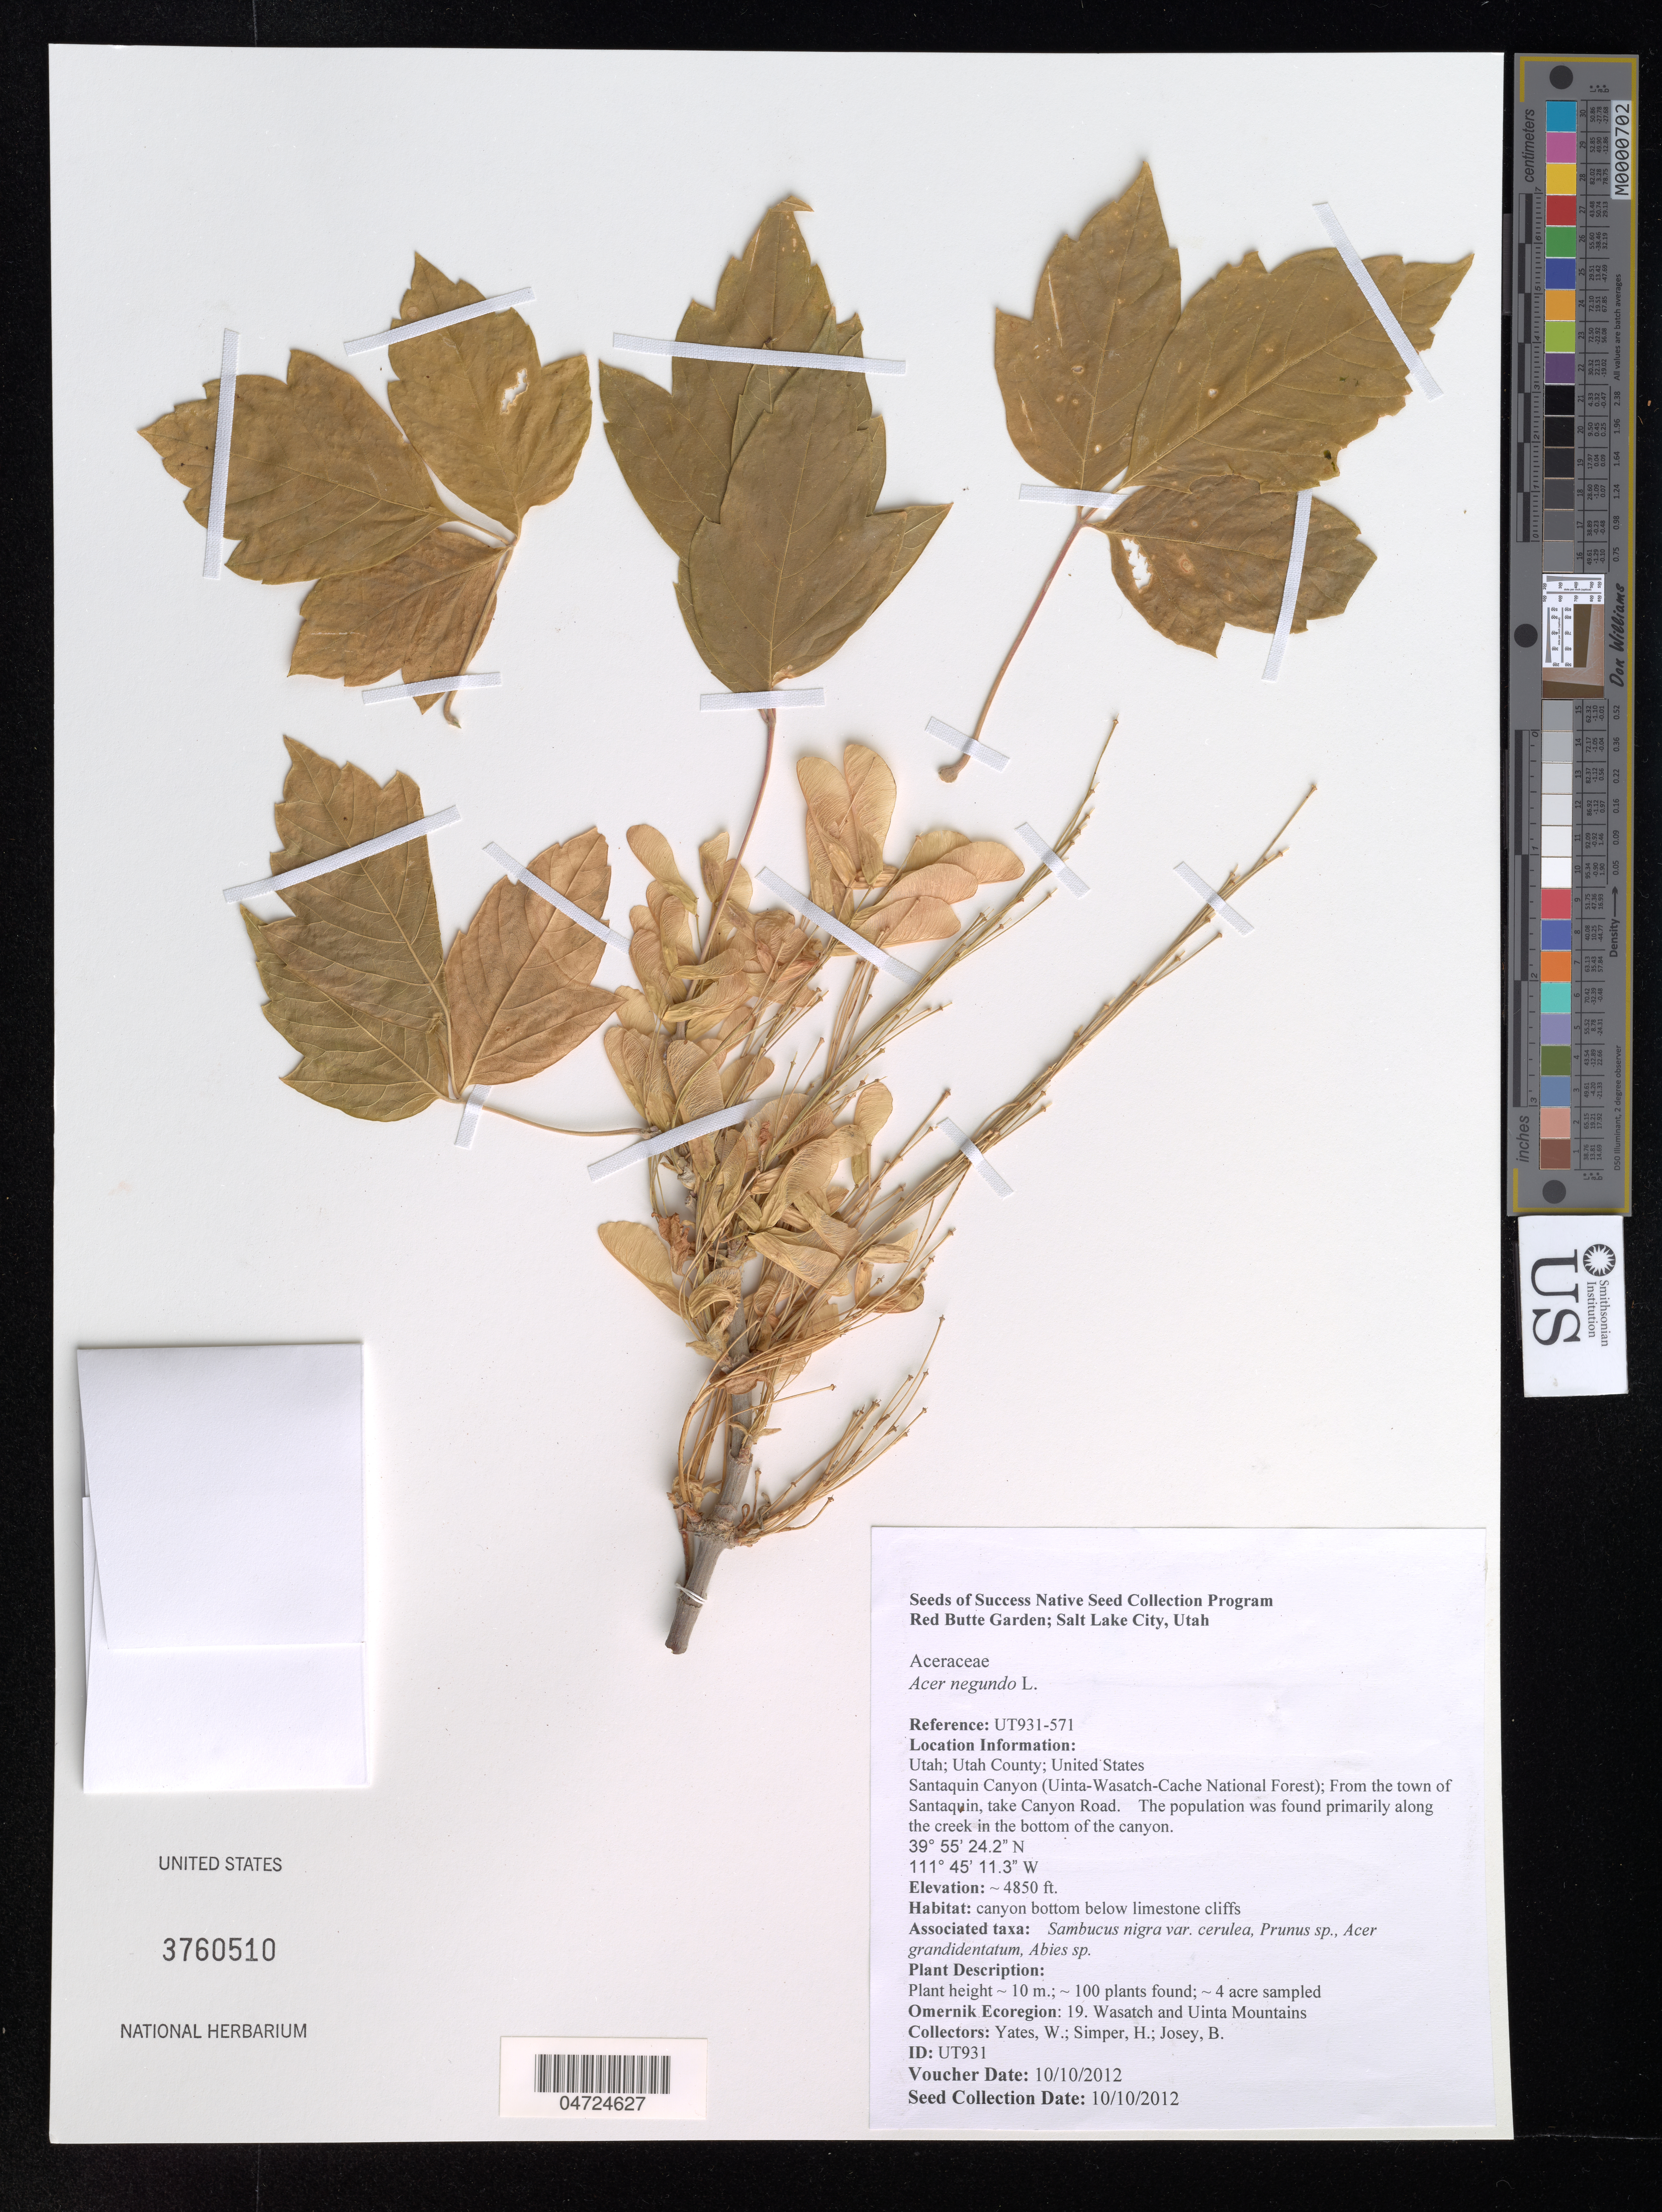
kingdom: Plantae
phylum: Tracheophyta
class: Magnoliopsida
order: Sapindales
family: Sapindaceae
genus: Acer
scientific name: Acer negundo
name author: L.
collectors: W. Yates, H. Simper & B. Josey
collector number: UT931-571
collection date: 2012-10-10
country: United States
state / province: Utah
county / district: Utah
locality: Utah County. Santaquin Canyon (Uinta-Wasatch-Cache National Forest); From the town of Santaquin, take Canyon Road. Omernik Ecoregion: 19. Wasatch and Uinta Mountains.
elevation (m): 1478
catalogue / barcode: US 3760510